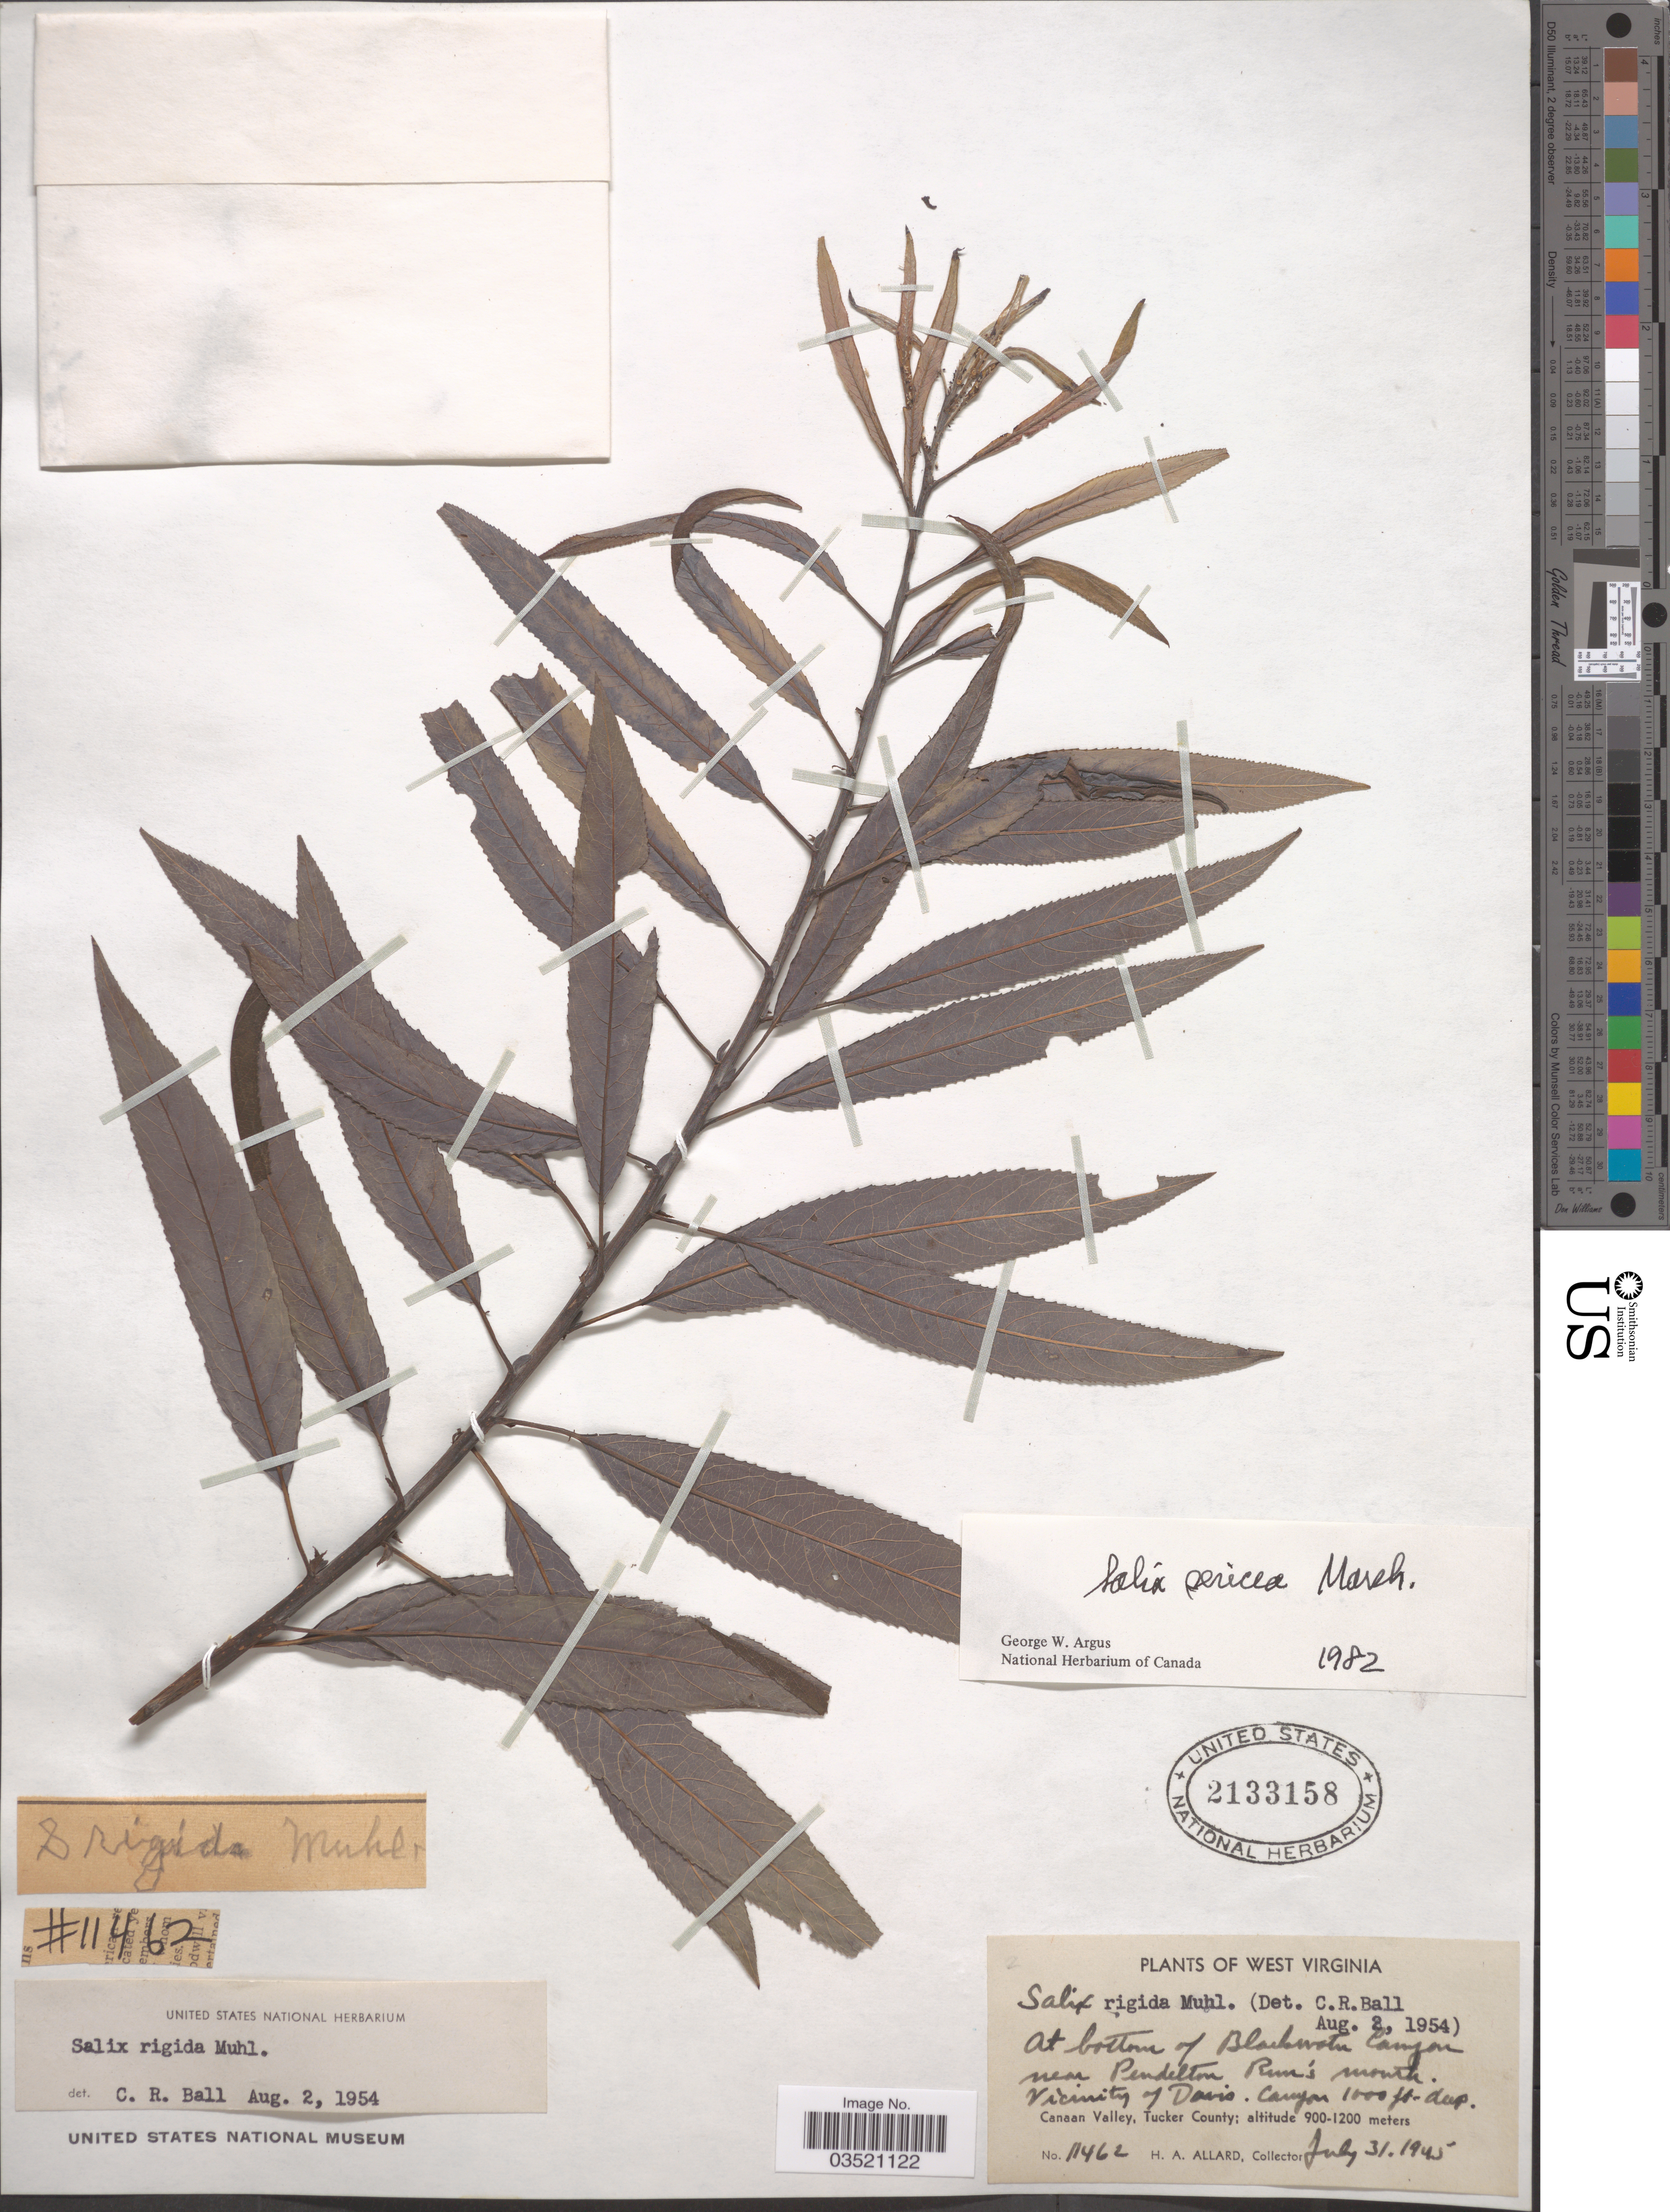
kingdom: Plantae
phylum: Tracheophyta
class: Magnoliopsida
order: Malpighiales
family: Salicaceae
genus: Salix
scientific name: Salix sericea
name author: Marshall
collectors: H. A. Allard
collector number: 11462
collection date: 1945-07-31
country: United States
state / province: West Virginia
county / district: Tucker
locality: At bottom of Blackwater Canyon near Pendelton Run's mouth. Vicinity of Davis Canyon. Canaan Valley, Tucker County.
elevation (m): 305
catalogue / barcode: US 2133158